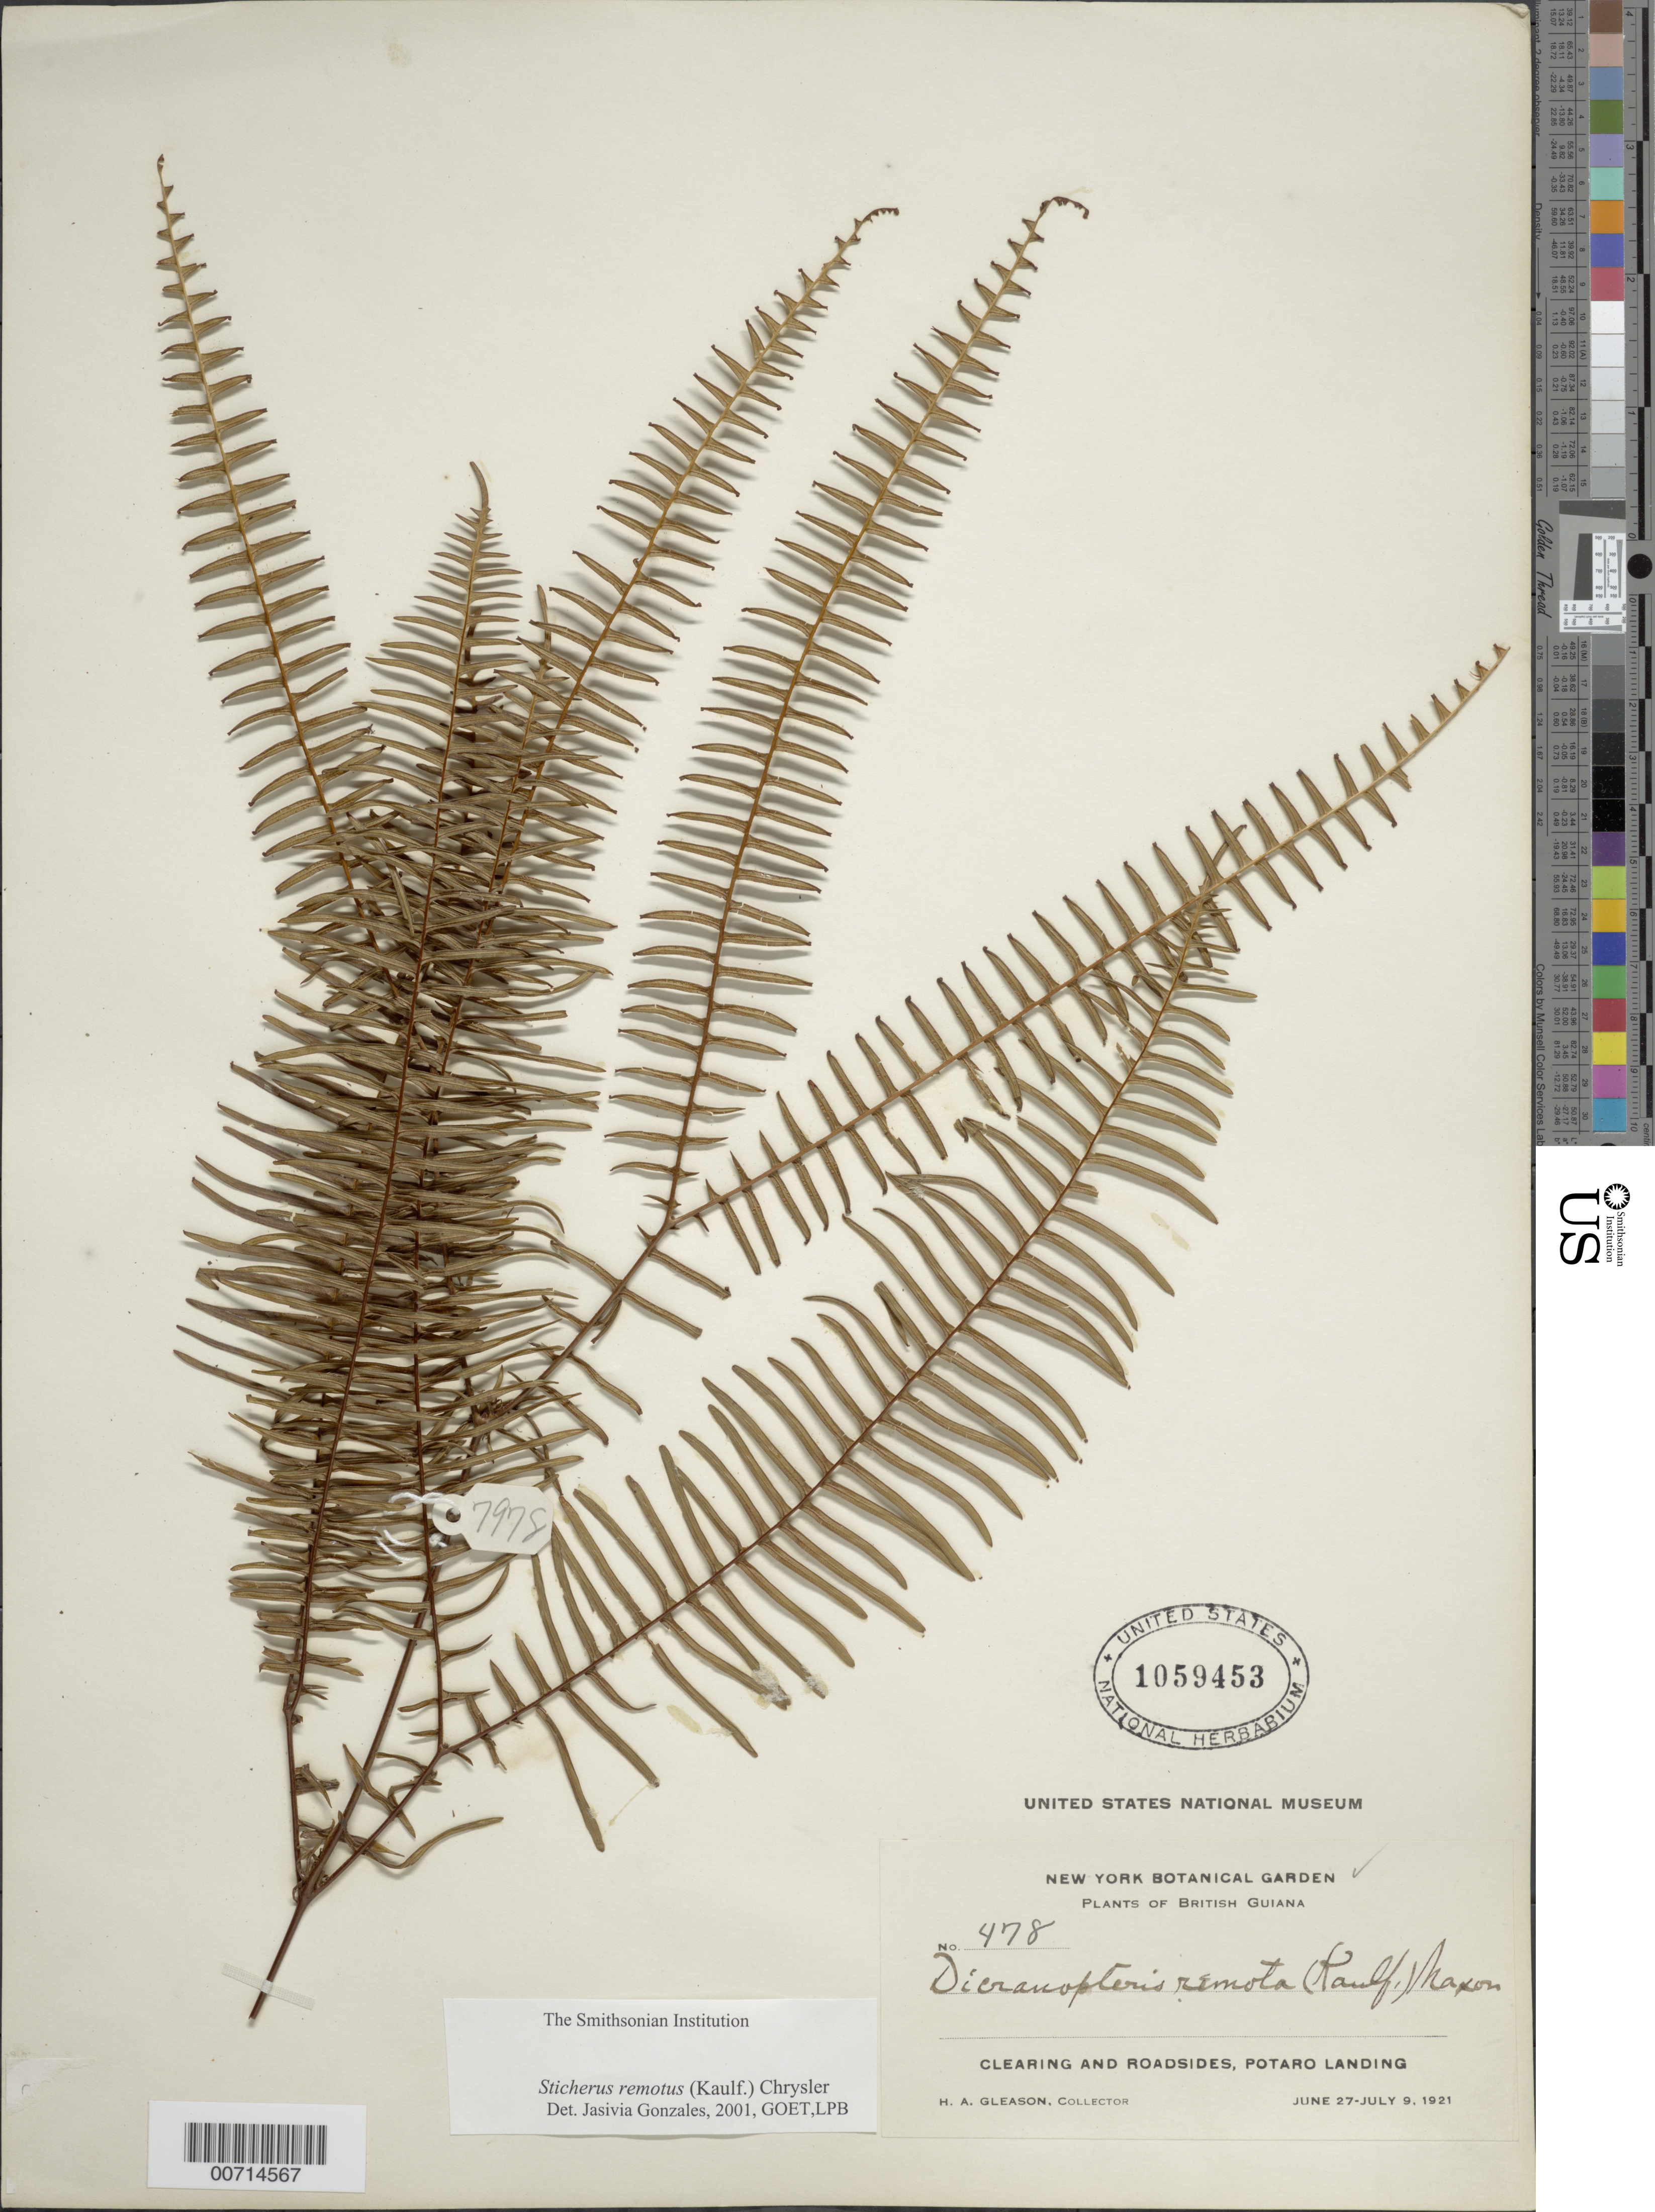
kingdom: Plantae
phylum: Tracheophyta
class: Polypodiopsida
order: Gleicheniales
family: Gleicheniaceae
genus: Sticherus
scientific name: Sticherus remotus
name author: (Kaulf.) Chrysler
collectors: H. A. Gleason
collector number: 478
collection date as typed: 27-Jun-21 to 9-Jul-21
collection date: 1921-06-27/1921-07-09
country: Guyana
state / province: Potaro-Siparuni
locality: Potaro Landing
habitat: Clearing and roadsides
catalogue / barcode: US 1059453